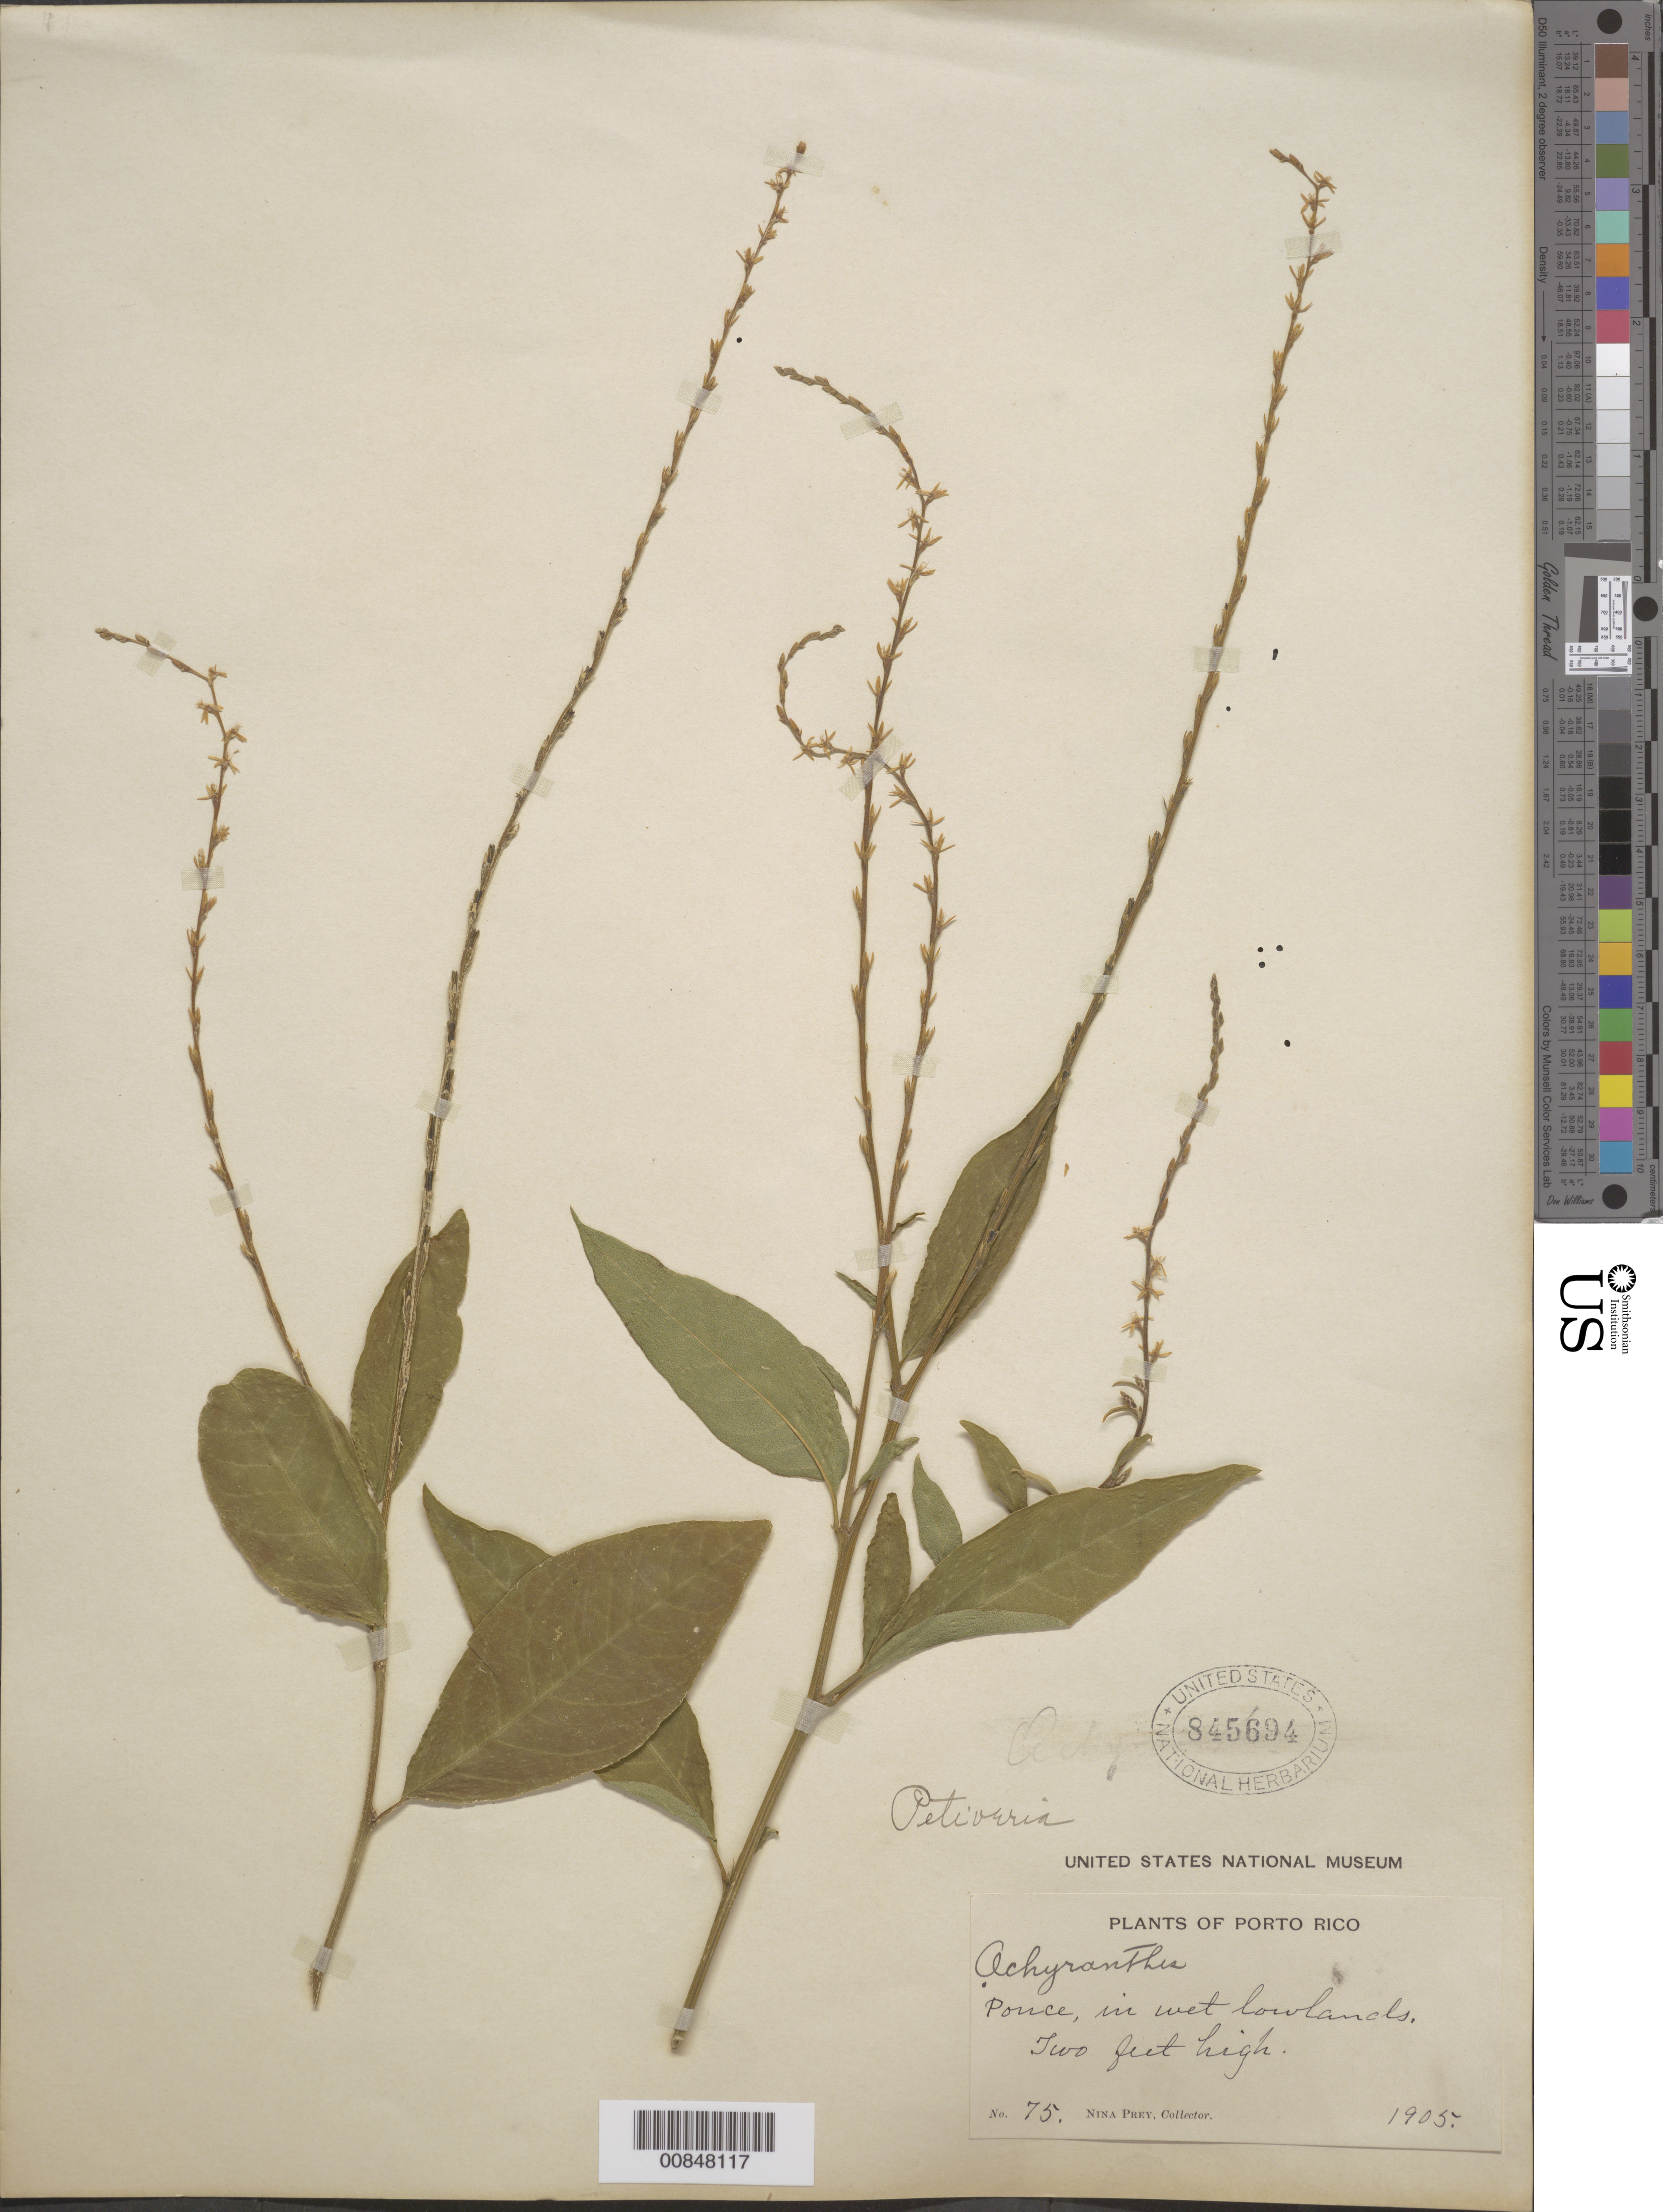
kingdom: Plantae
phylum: Tracheophyta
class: Magnoliopsida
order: Caryophyllales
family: Phytolaccaceae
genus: Petiveria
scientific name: Petiveria alliacea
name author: L.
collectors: N. Prey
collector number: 75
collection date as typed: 1905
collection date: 1905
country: Puerto Rico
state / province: Ponce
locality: Ponce.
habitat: In wet lowlands.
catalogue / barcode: US 845694